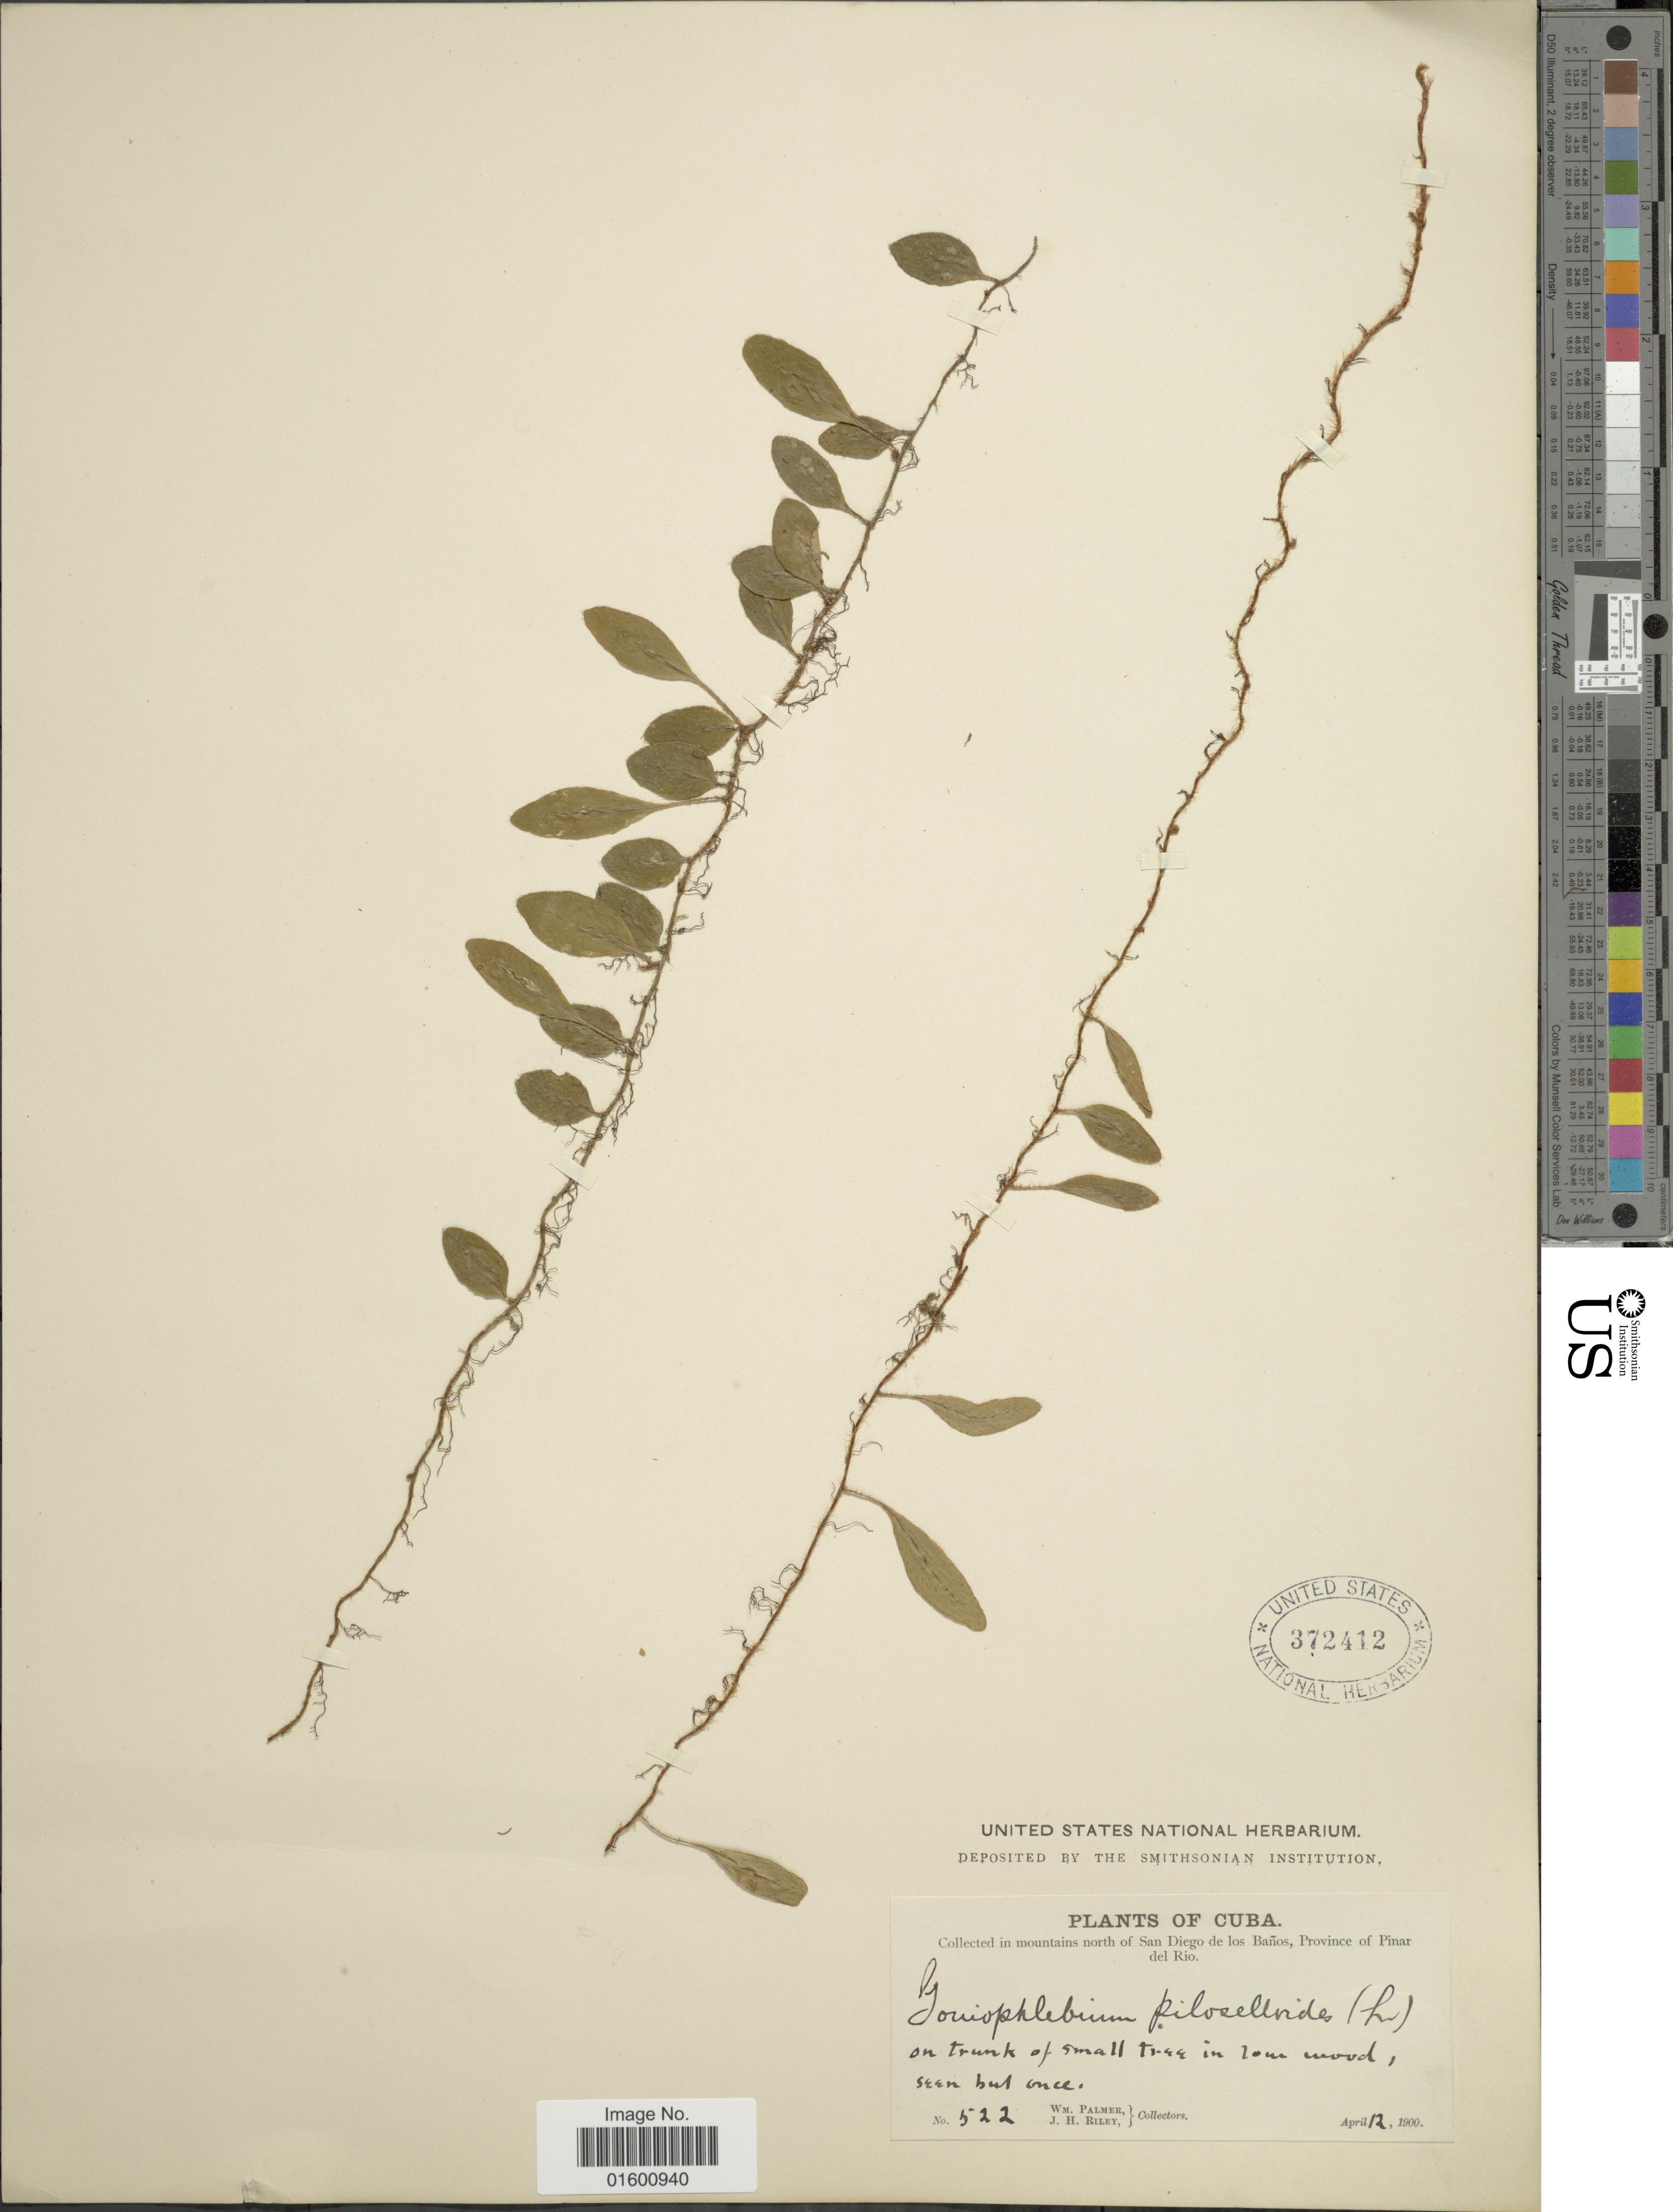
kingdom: Plantae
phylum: Tracheophyta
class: Polypodiopsida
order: Polypodiales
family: Polypodiaceae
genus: Microgramma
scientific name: Microgramma piloselloides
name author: (L.) Copel.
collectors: W. Palmer & J. H. Riley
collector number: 522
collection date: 1900-04-12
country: Cuba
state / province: Pinar del Río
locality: Mountains north of San Diego de los Banos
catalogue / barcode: US 372412